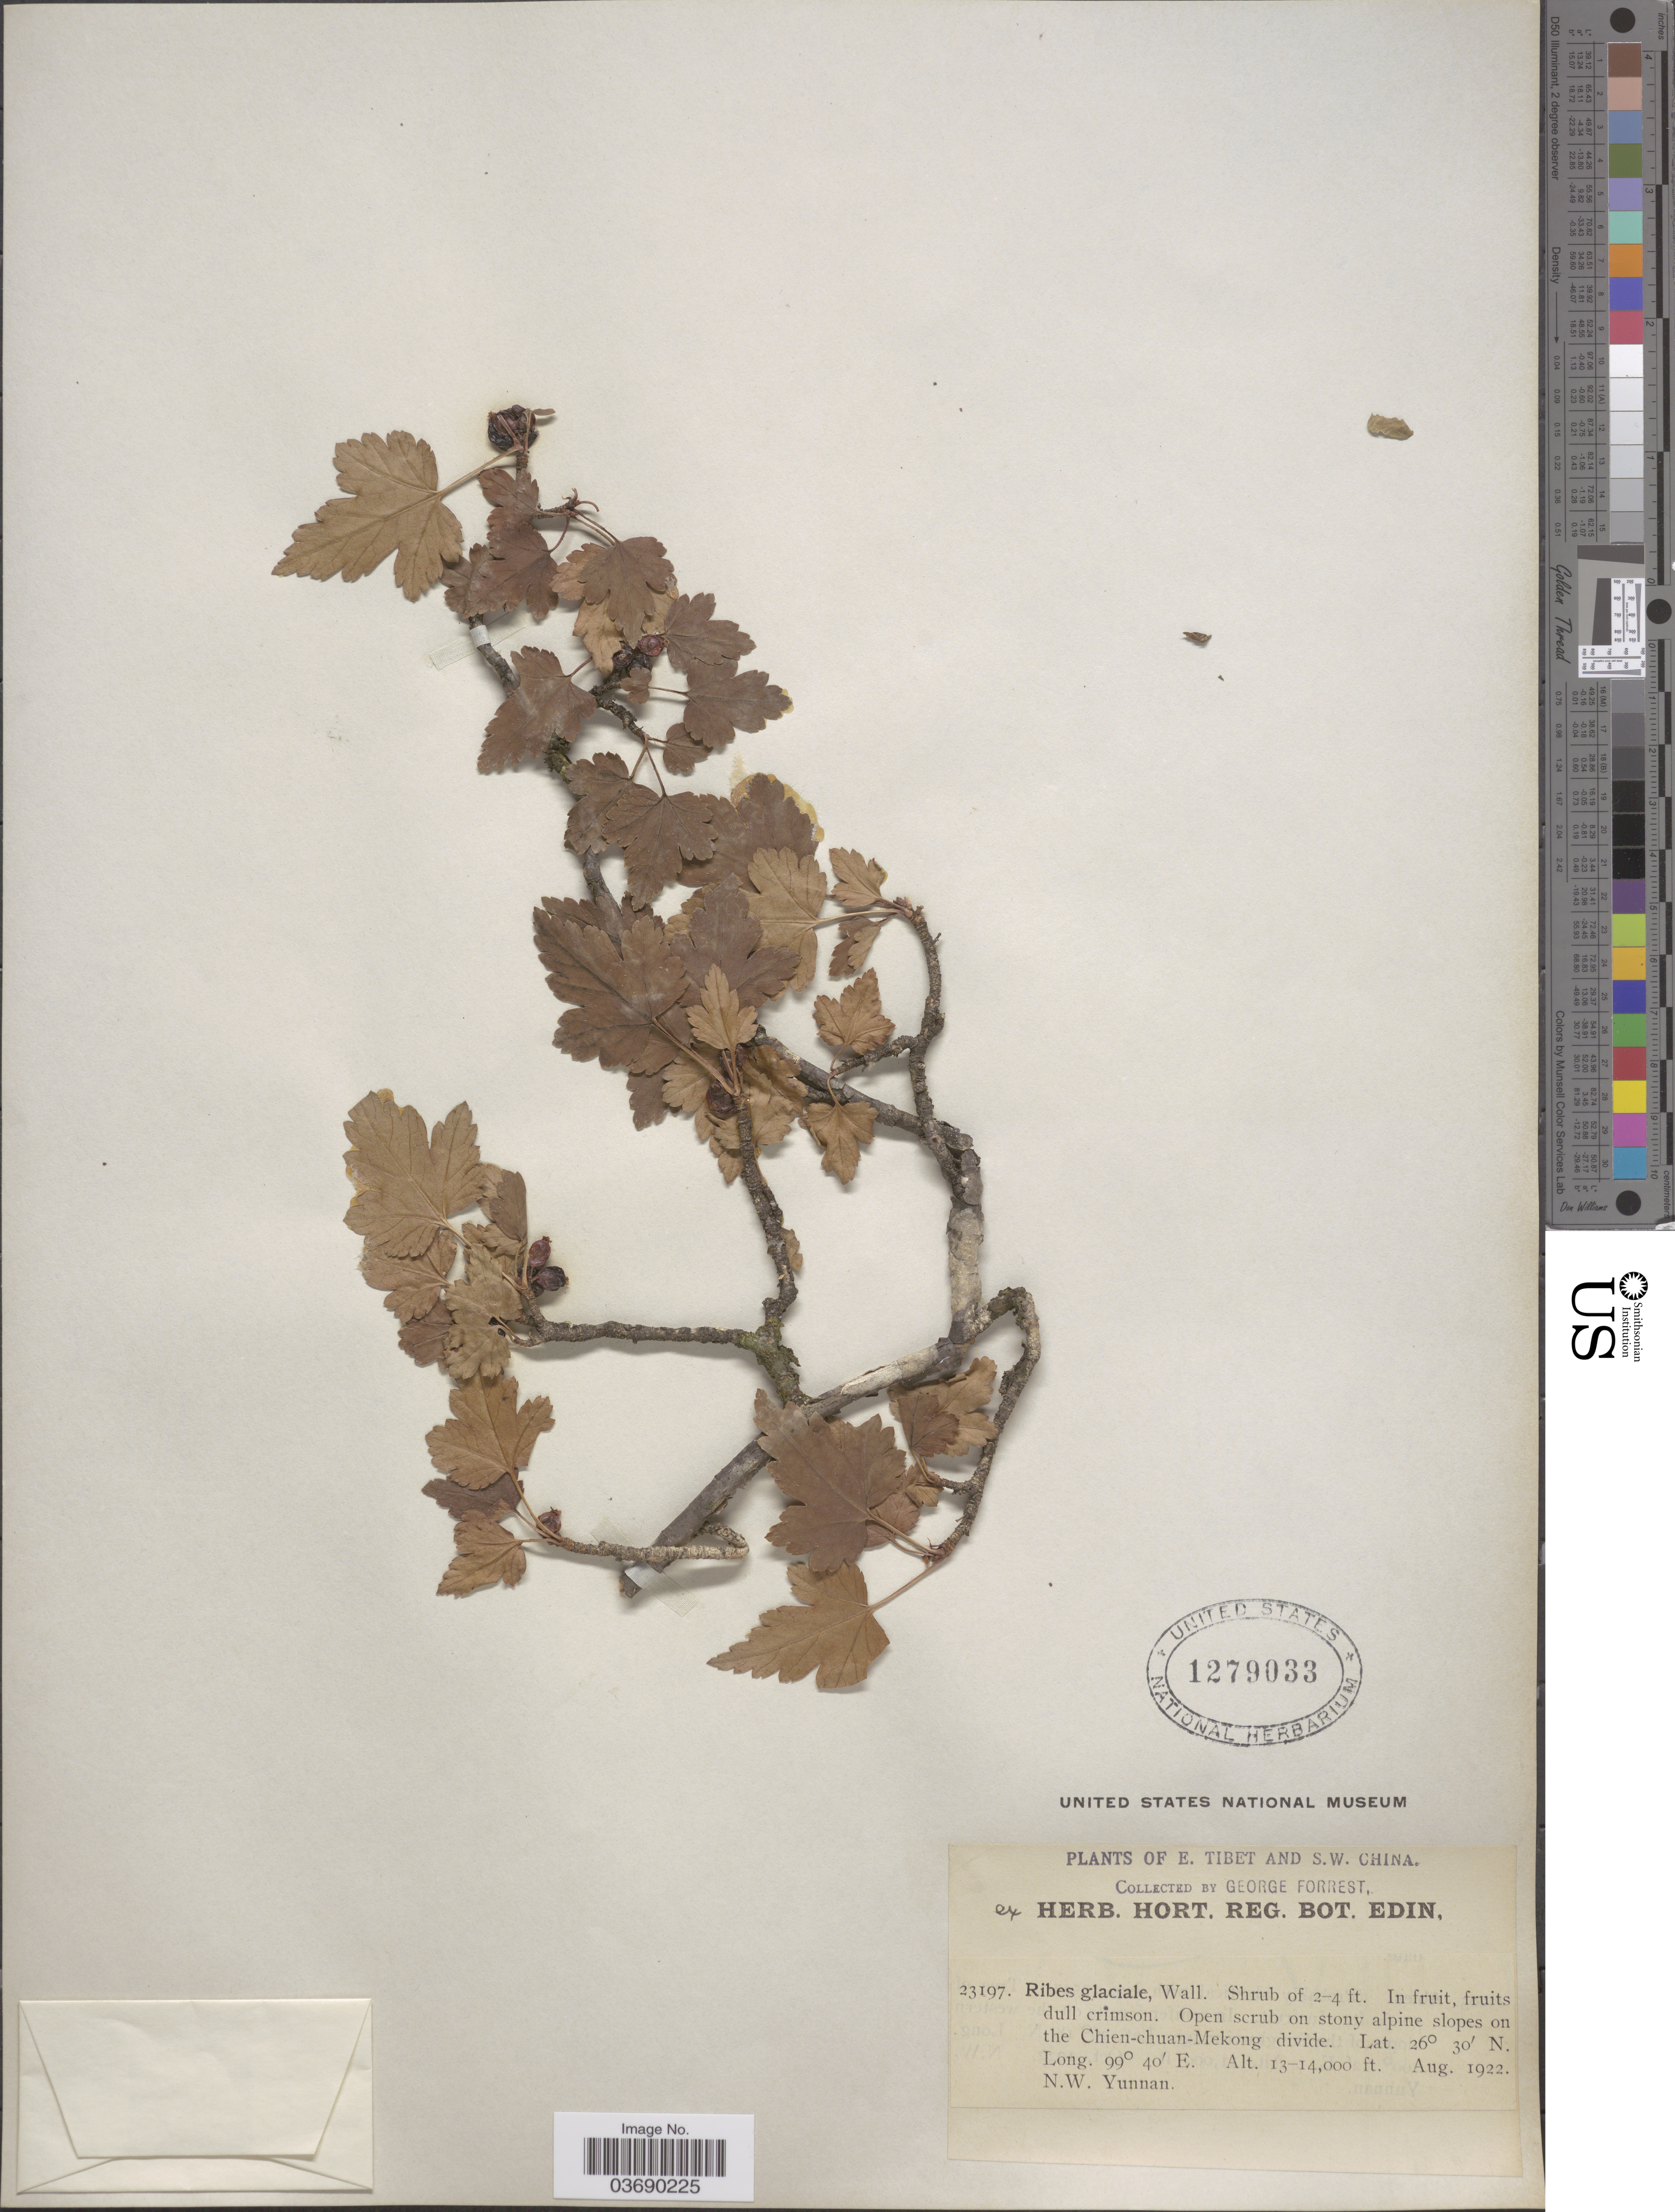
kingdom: Plantae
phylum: Tracheophyta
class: Magnoliopsida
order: Saxifragales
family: Grossulariaceae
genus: Ribes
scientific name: Ribes glaciale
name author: Wall.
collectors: G. Forrest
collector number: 23197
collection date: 1922-08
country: China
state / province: Yunnan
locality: E. Tibet and. S.W. China. Alpine slopes on the Chien-chuan-Mekong divide. N.W. Yunnan.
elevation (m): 3962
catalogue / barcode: US 1279033